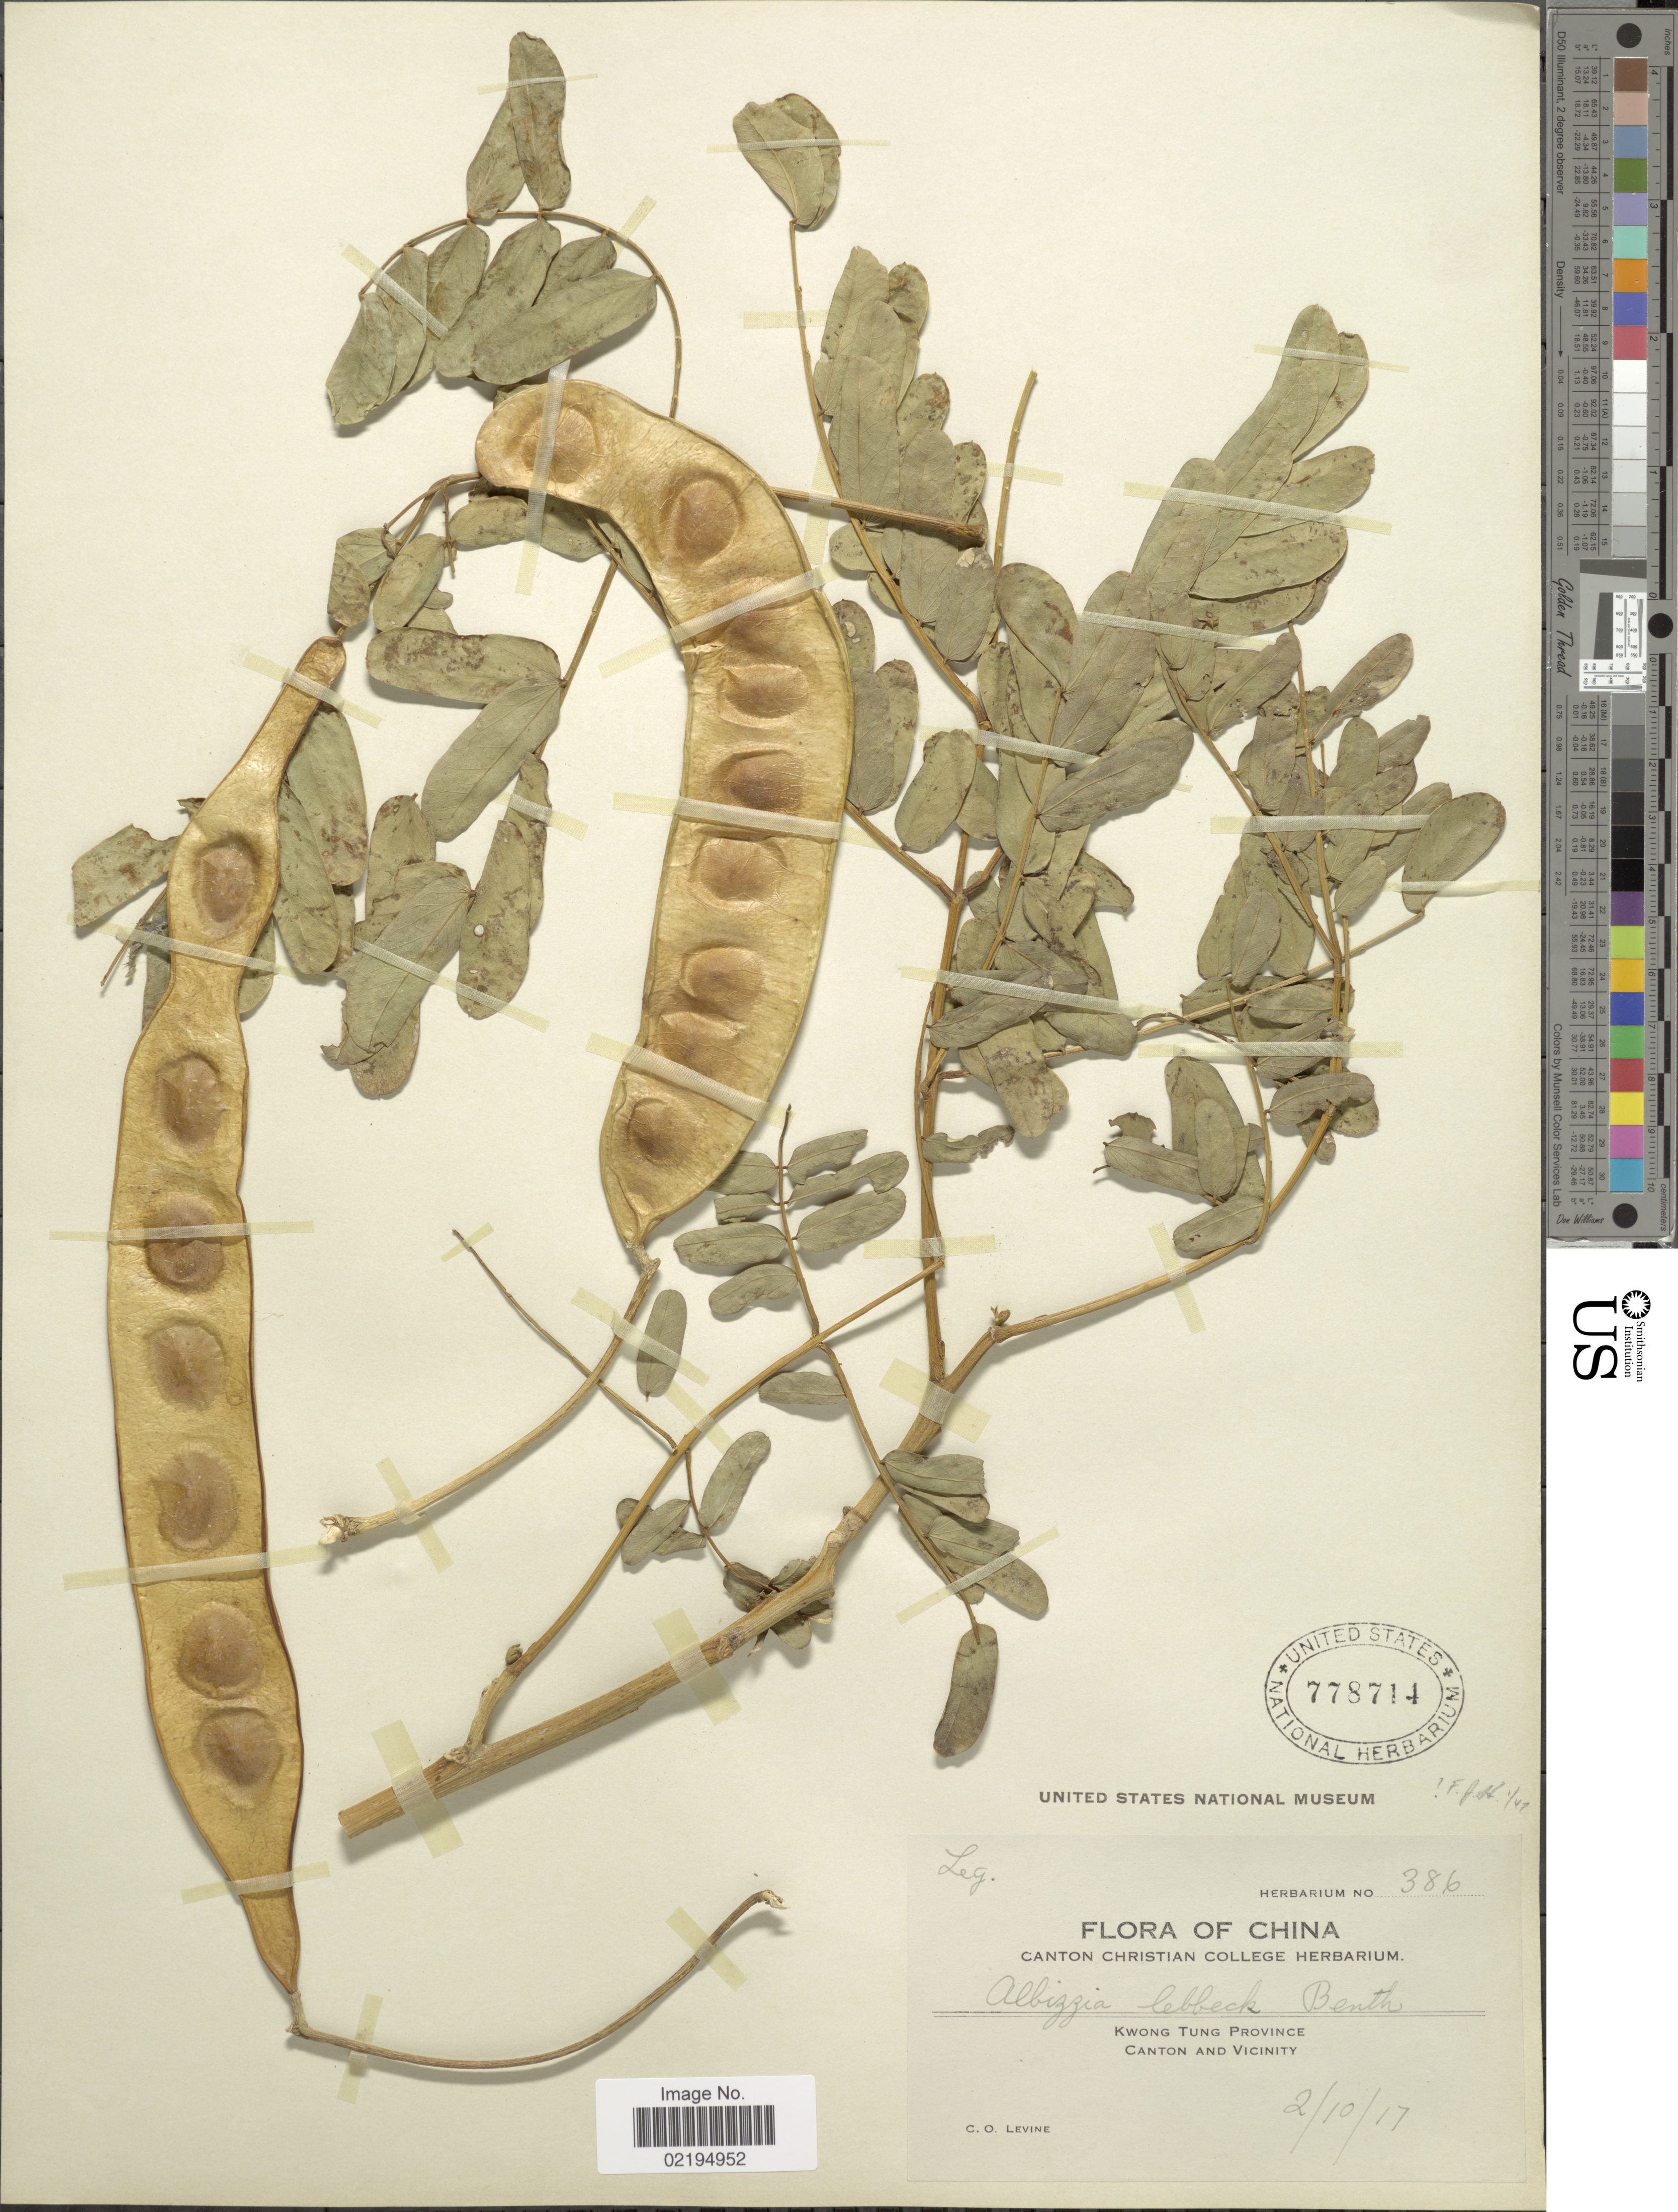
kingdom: Plantae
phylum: Tracheophyta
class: Magnoliopsida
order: Fabales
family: Fabaceae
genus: Albizia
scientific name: Albizia lebbeck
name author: (L.) Benth.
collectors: C. O. Levine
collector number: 386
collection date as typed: Transcribed d/m/y: 2/10/17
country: China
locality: Kwong Tung Province, Canton and vicinity.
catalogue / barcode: US 778714